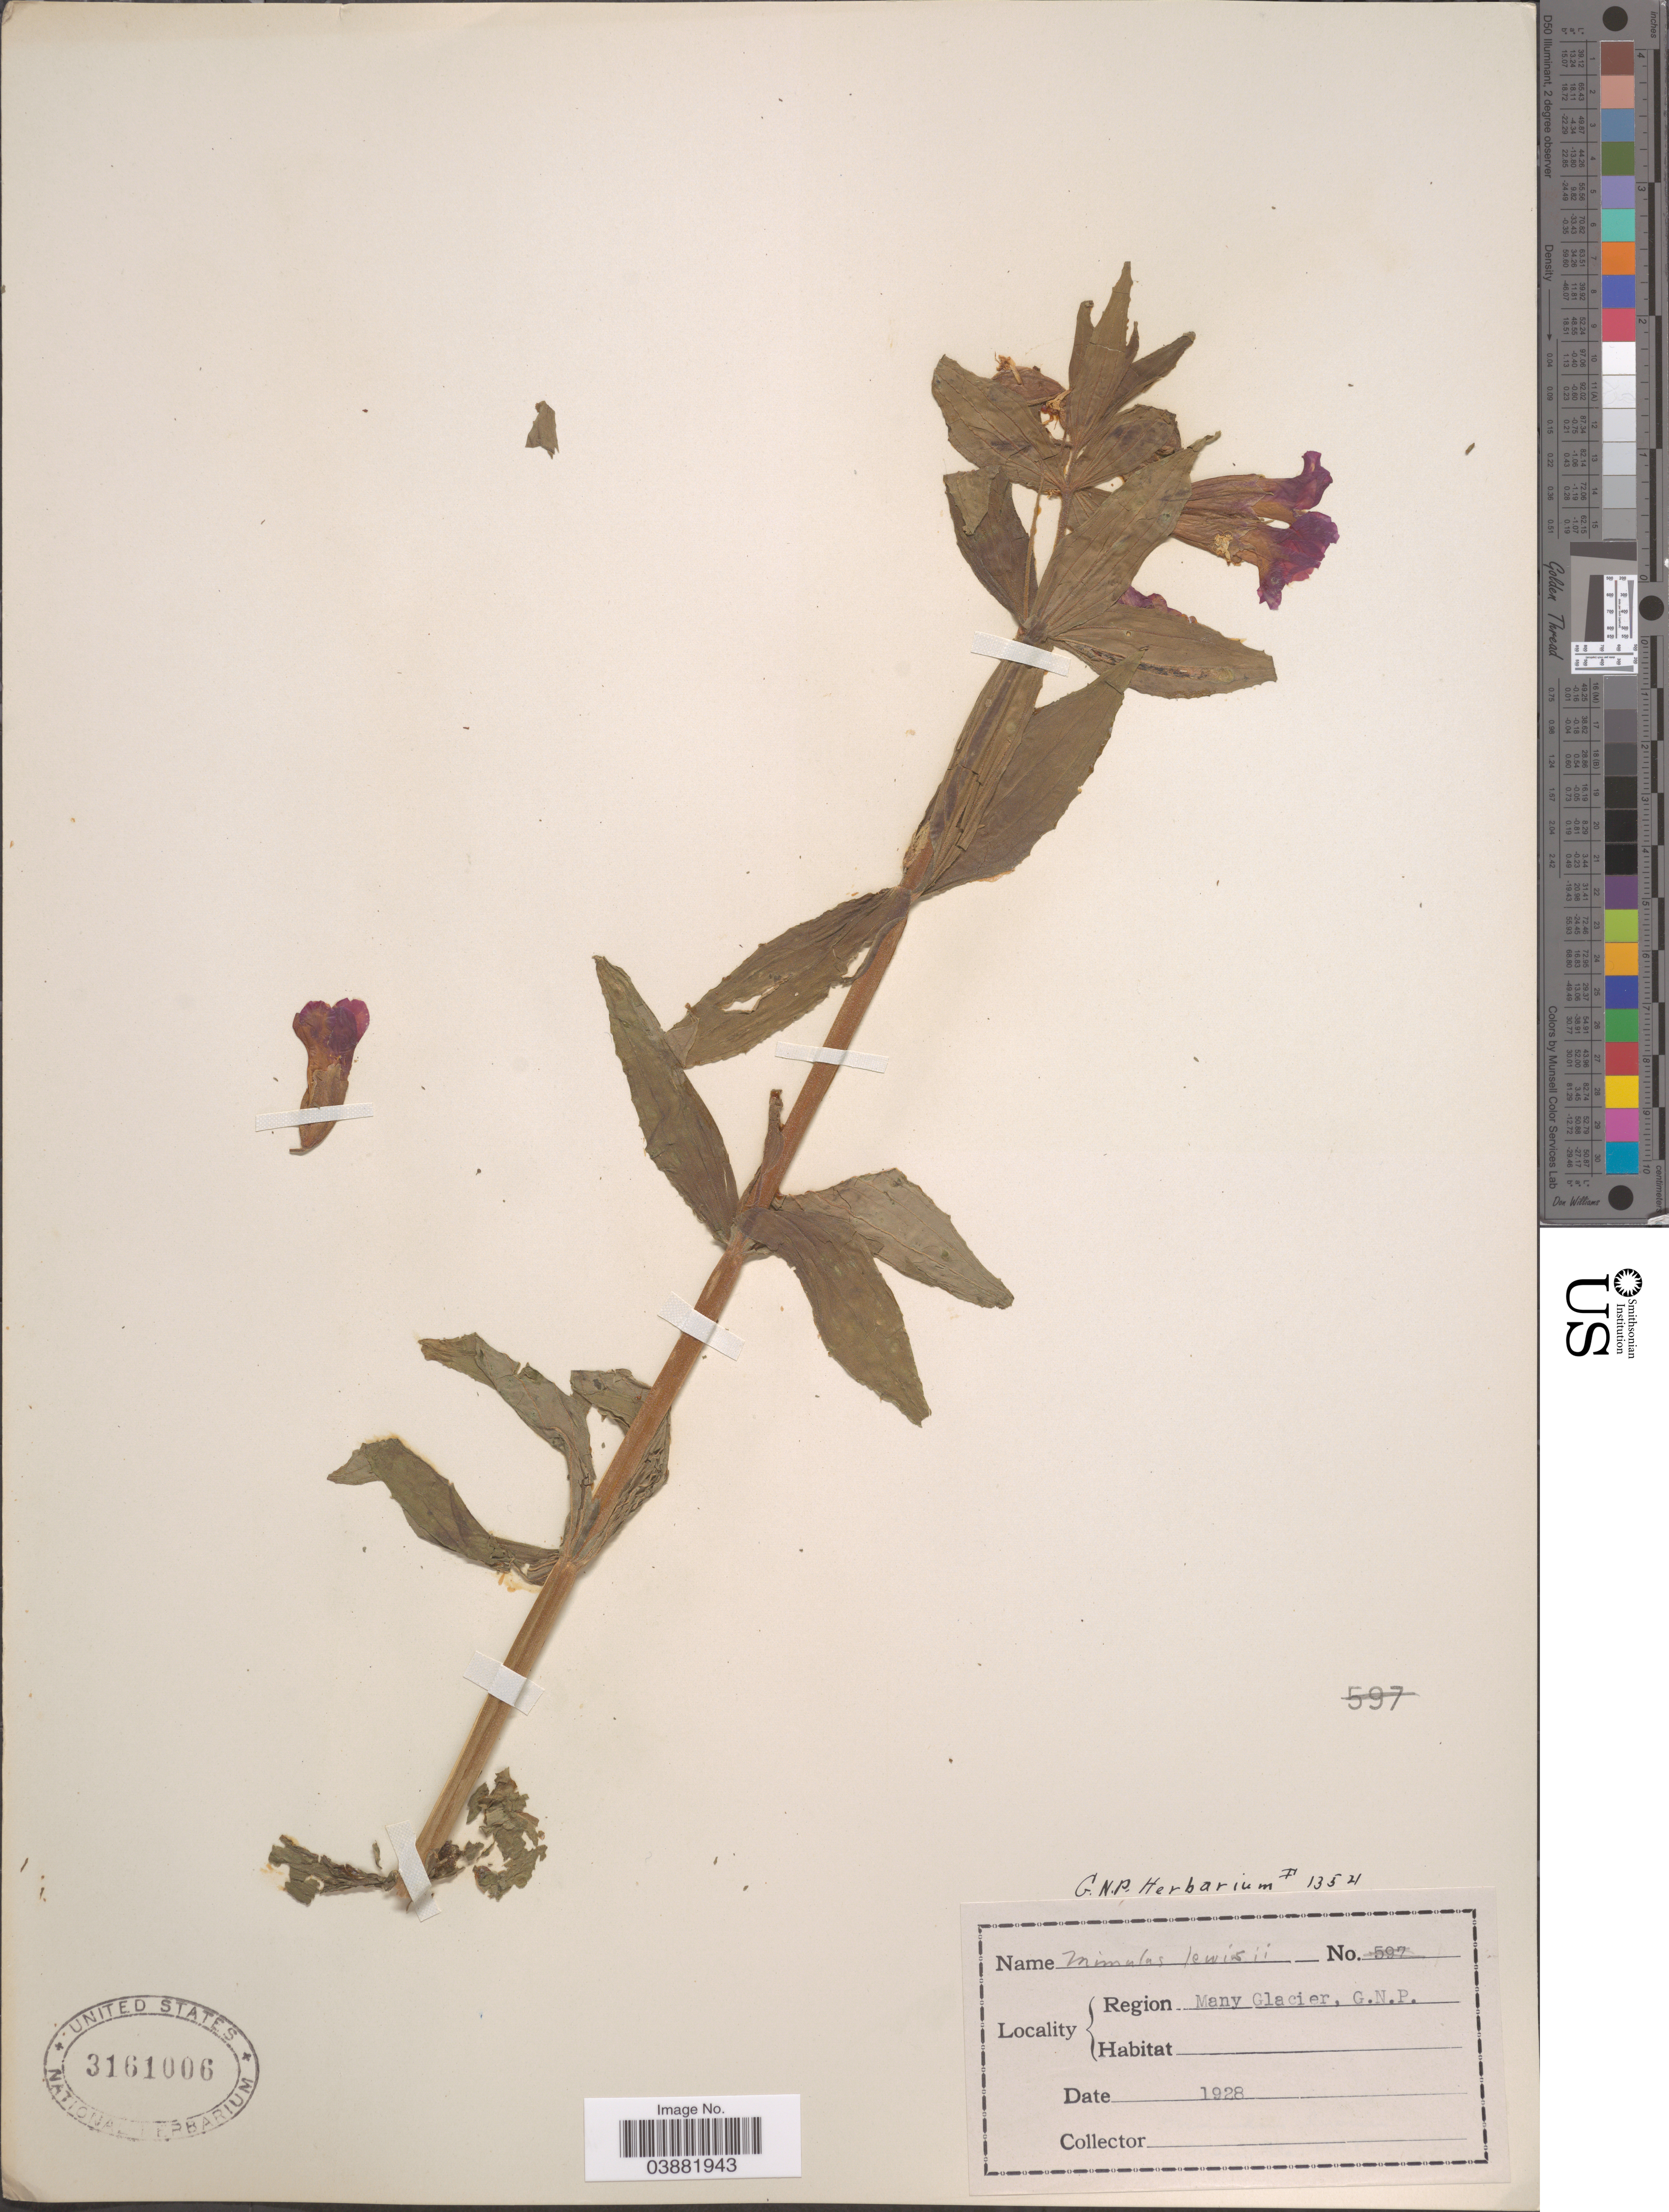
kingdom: Plantae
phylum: Tracheophyta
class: Magnoliopsida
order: Lamiales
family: Phrymaceae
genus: Mimulus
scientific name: Mimulus lewisii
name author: Pursh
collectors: ex herb. G. N. P.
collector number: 1354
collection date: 1928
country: United States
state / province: Montana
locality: Region Many Glacier, G. N. P.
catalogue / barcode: US 3161006